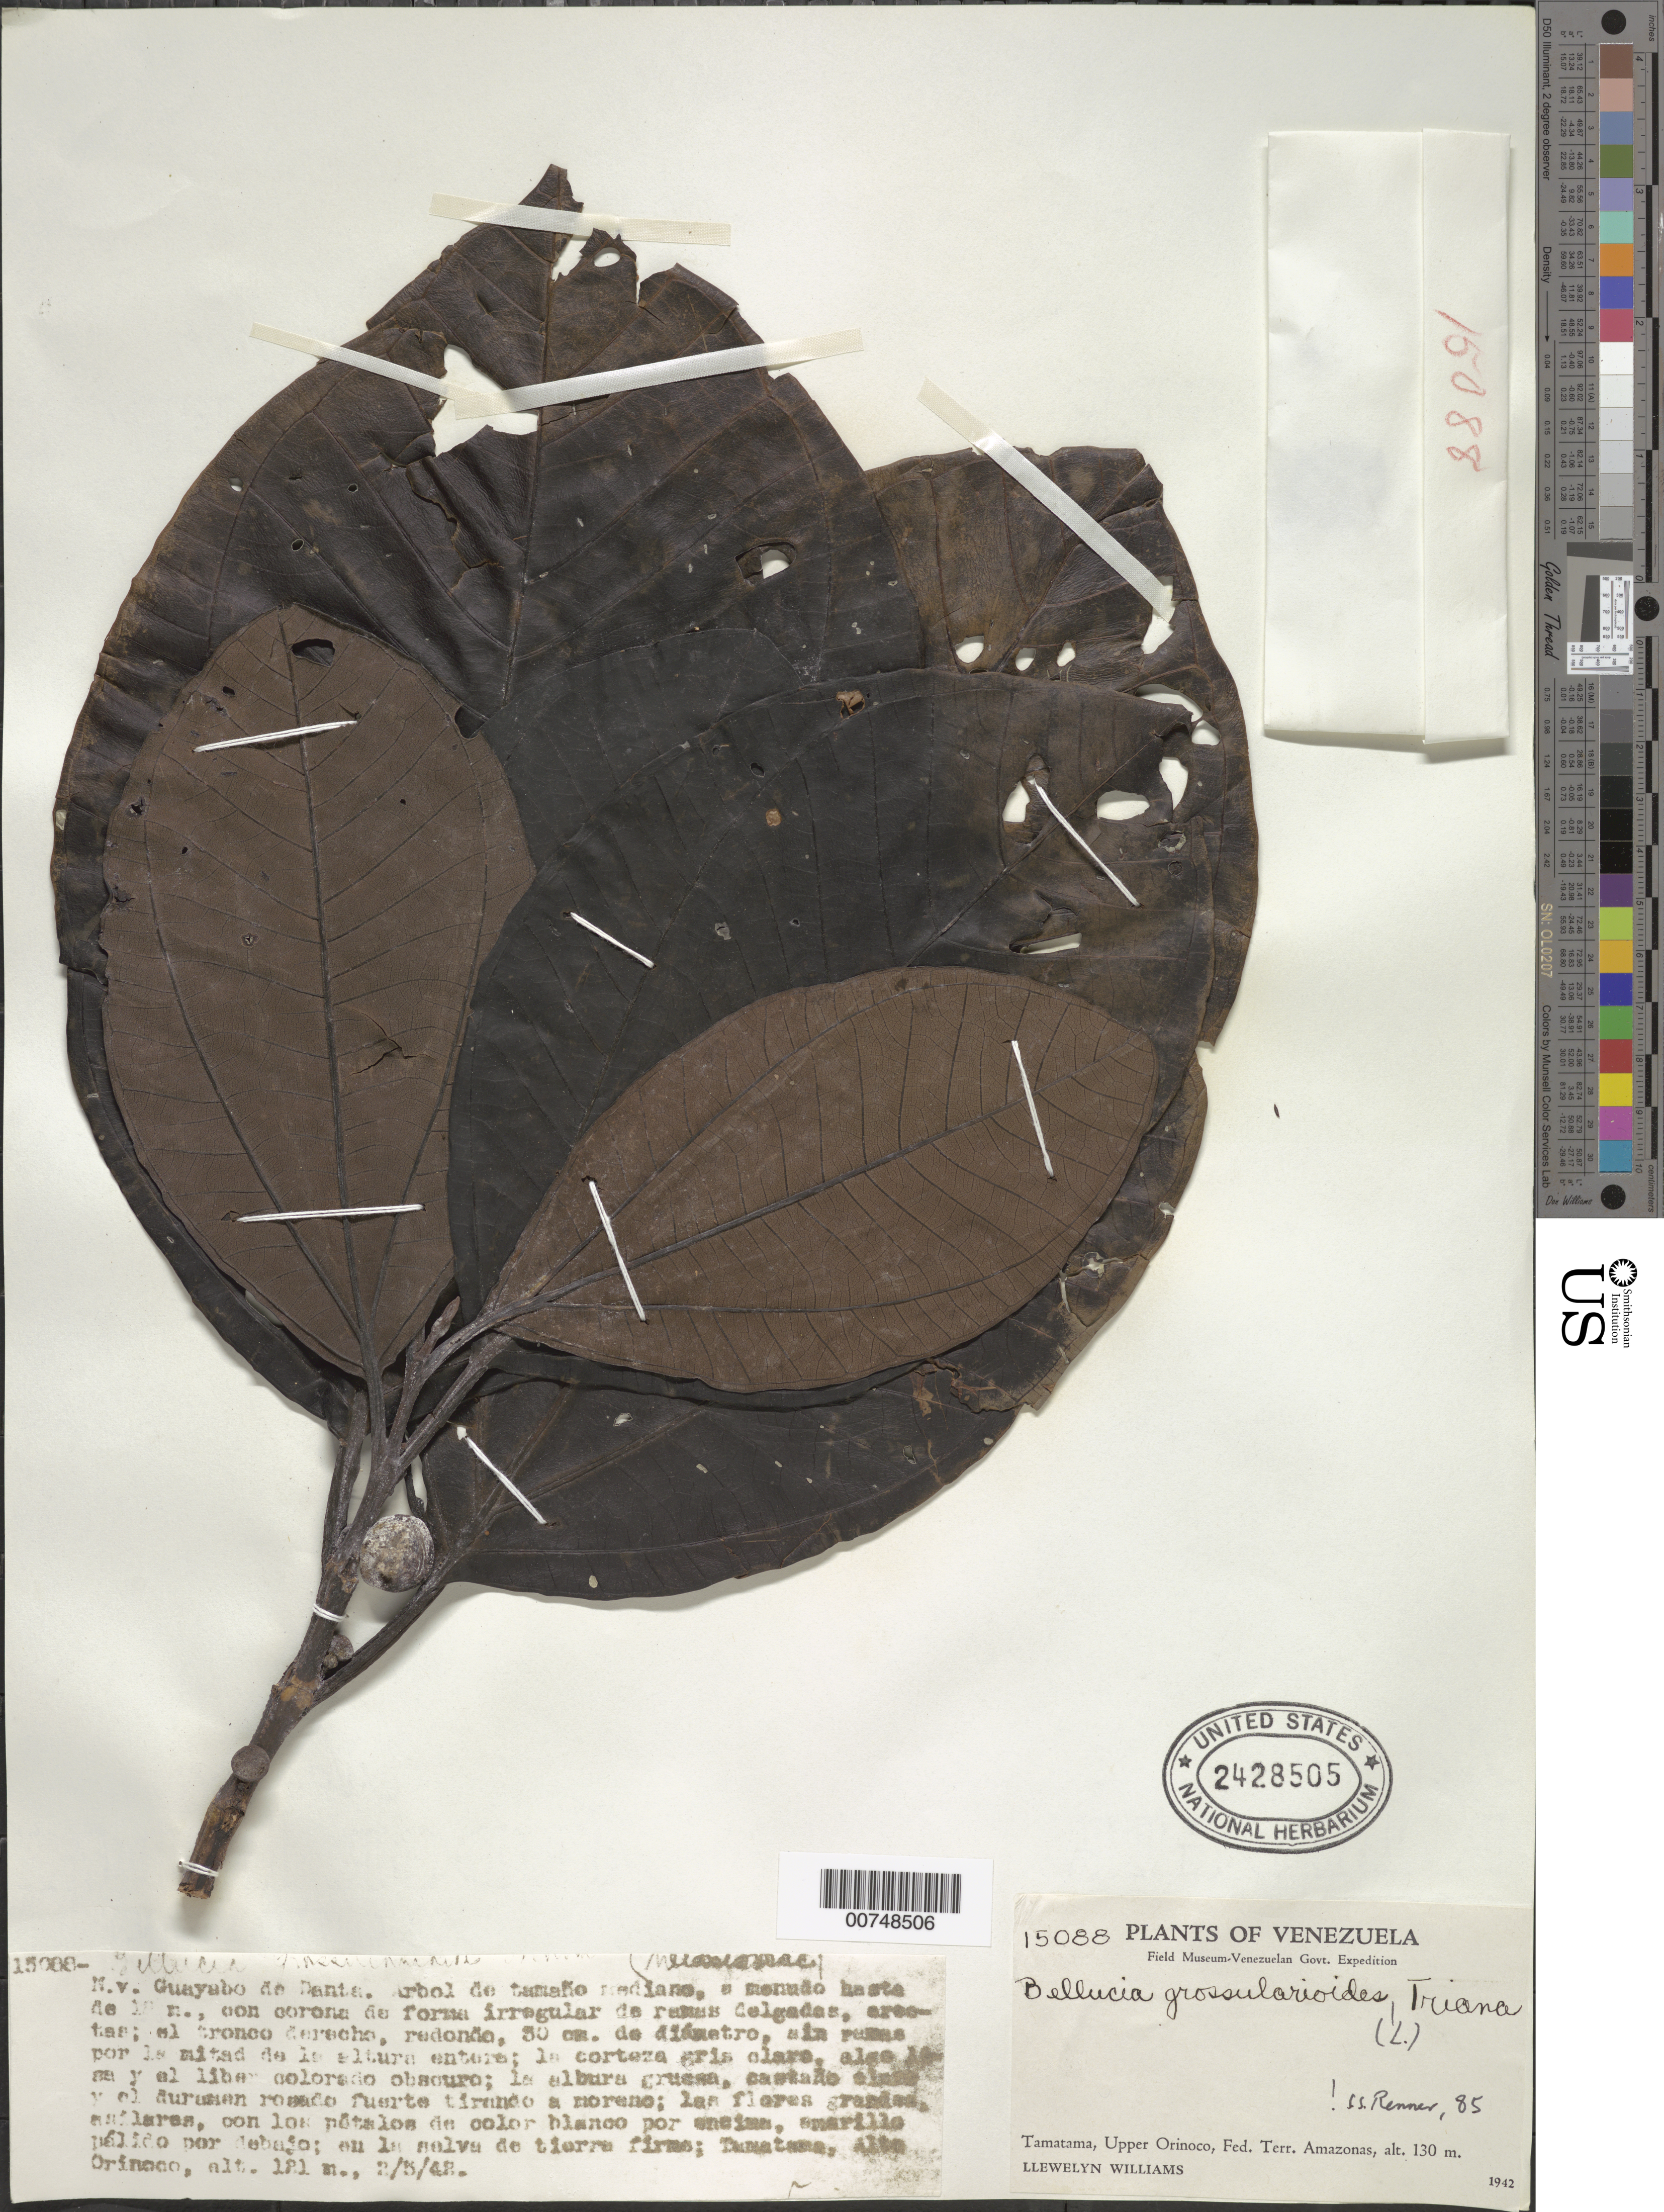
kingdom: Plantae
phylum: Tracheophyta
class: Magnoliopsida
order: Myrtales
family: Melastomataceae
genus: Bellucia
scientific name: Bellucia grossularioides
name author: (L.) Triana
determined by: Renner, --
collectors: Ll. Williams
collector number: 15088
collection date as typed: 2-May-42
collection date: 1942-05-02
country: Venezuela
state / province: Amazonas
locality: Tamatama, Río Orinoco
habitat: Selva tupida de tierra firme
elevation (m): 121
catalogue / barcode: US 2428505